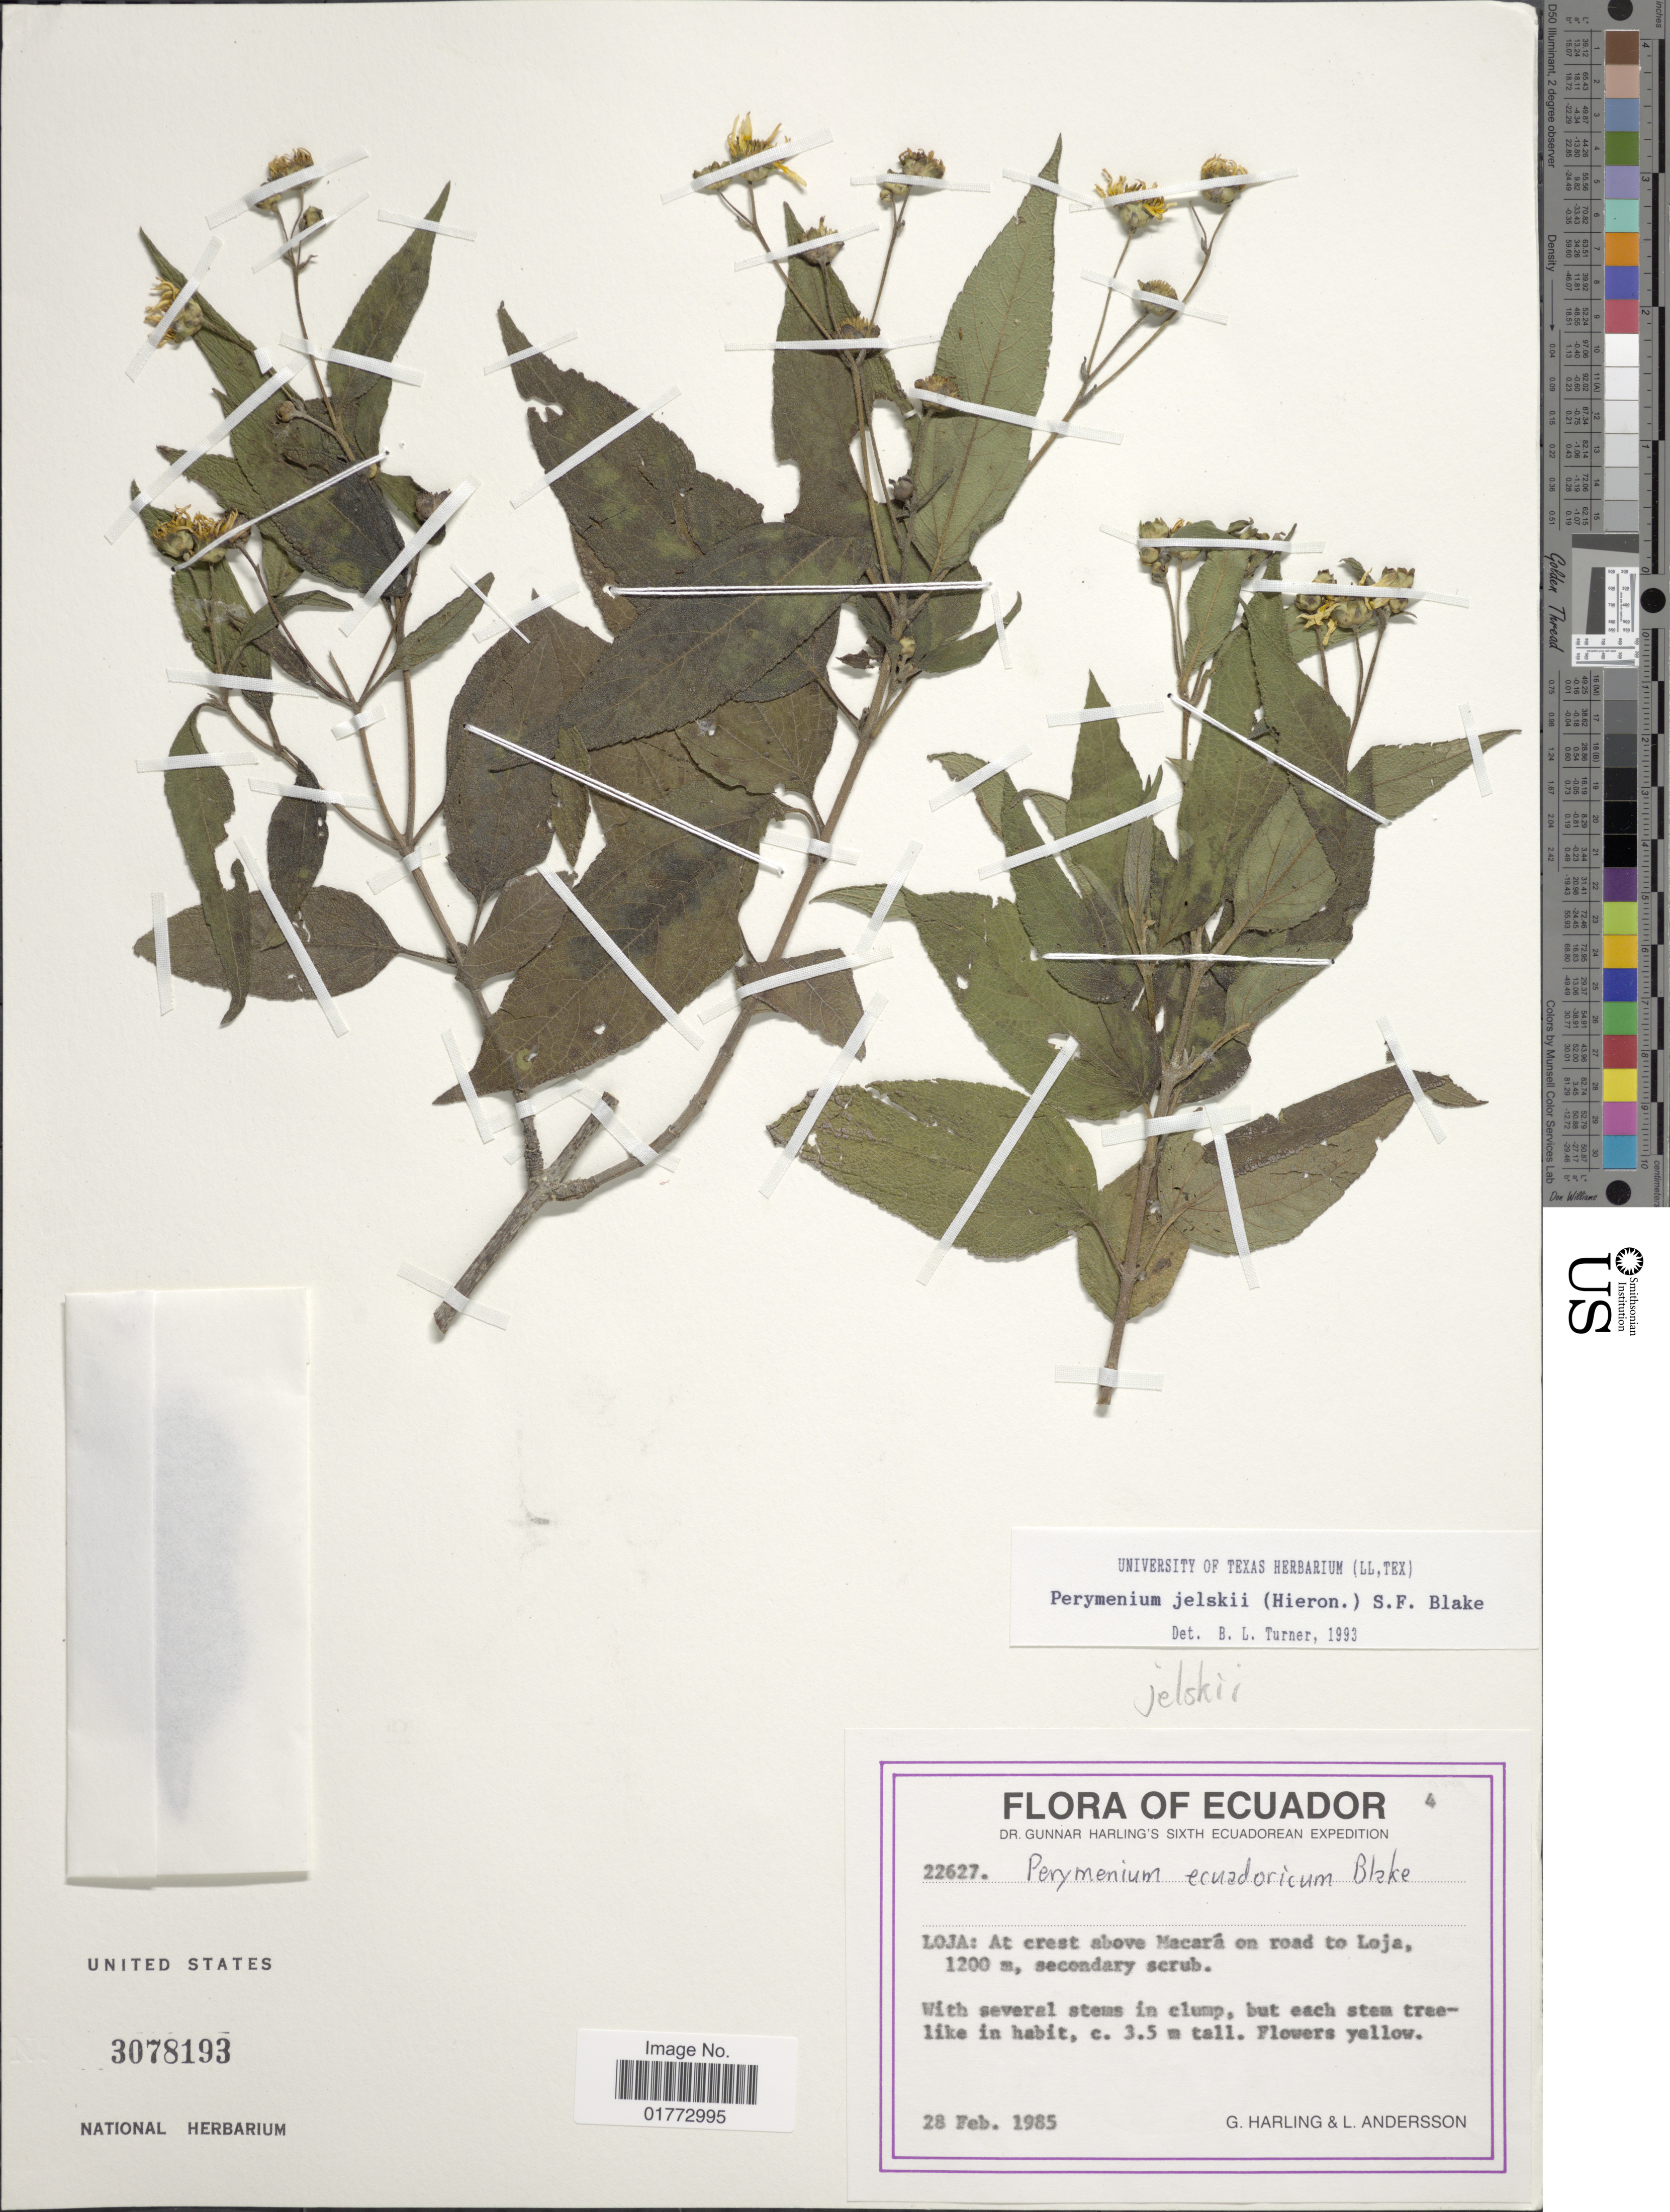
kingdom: Plantae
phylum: Tracheophyta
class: Magnoliopsida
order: Asterales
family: Asteraceae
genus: Steiractinia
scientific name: Steiractinia jelskii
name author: (Hieron.) S.F. Blake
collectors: G. Harling & L. Andersson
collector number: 22627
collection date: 1985-08-28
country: Ecuador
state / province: Loja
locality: At crest above Macara on road to Loja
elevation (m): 1200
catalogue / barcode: US 3078193